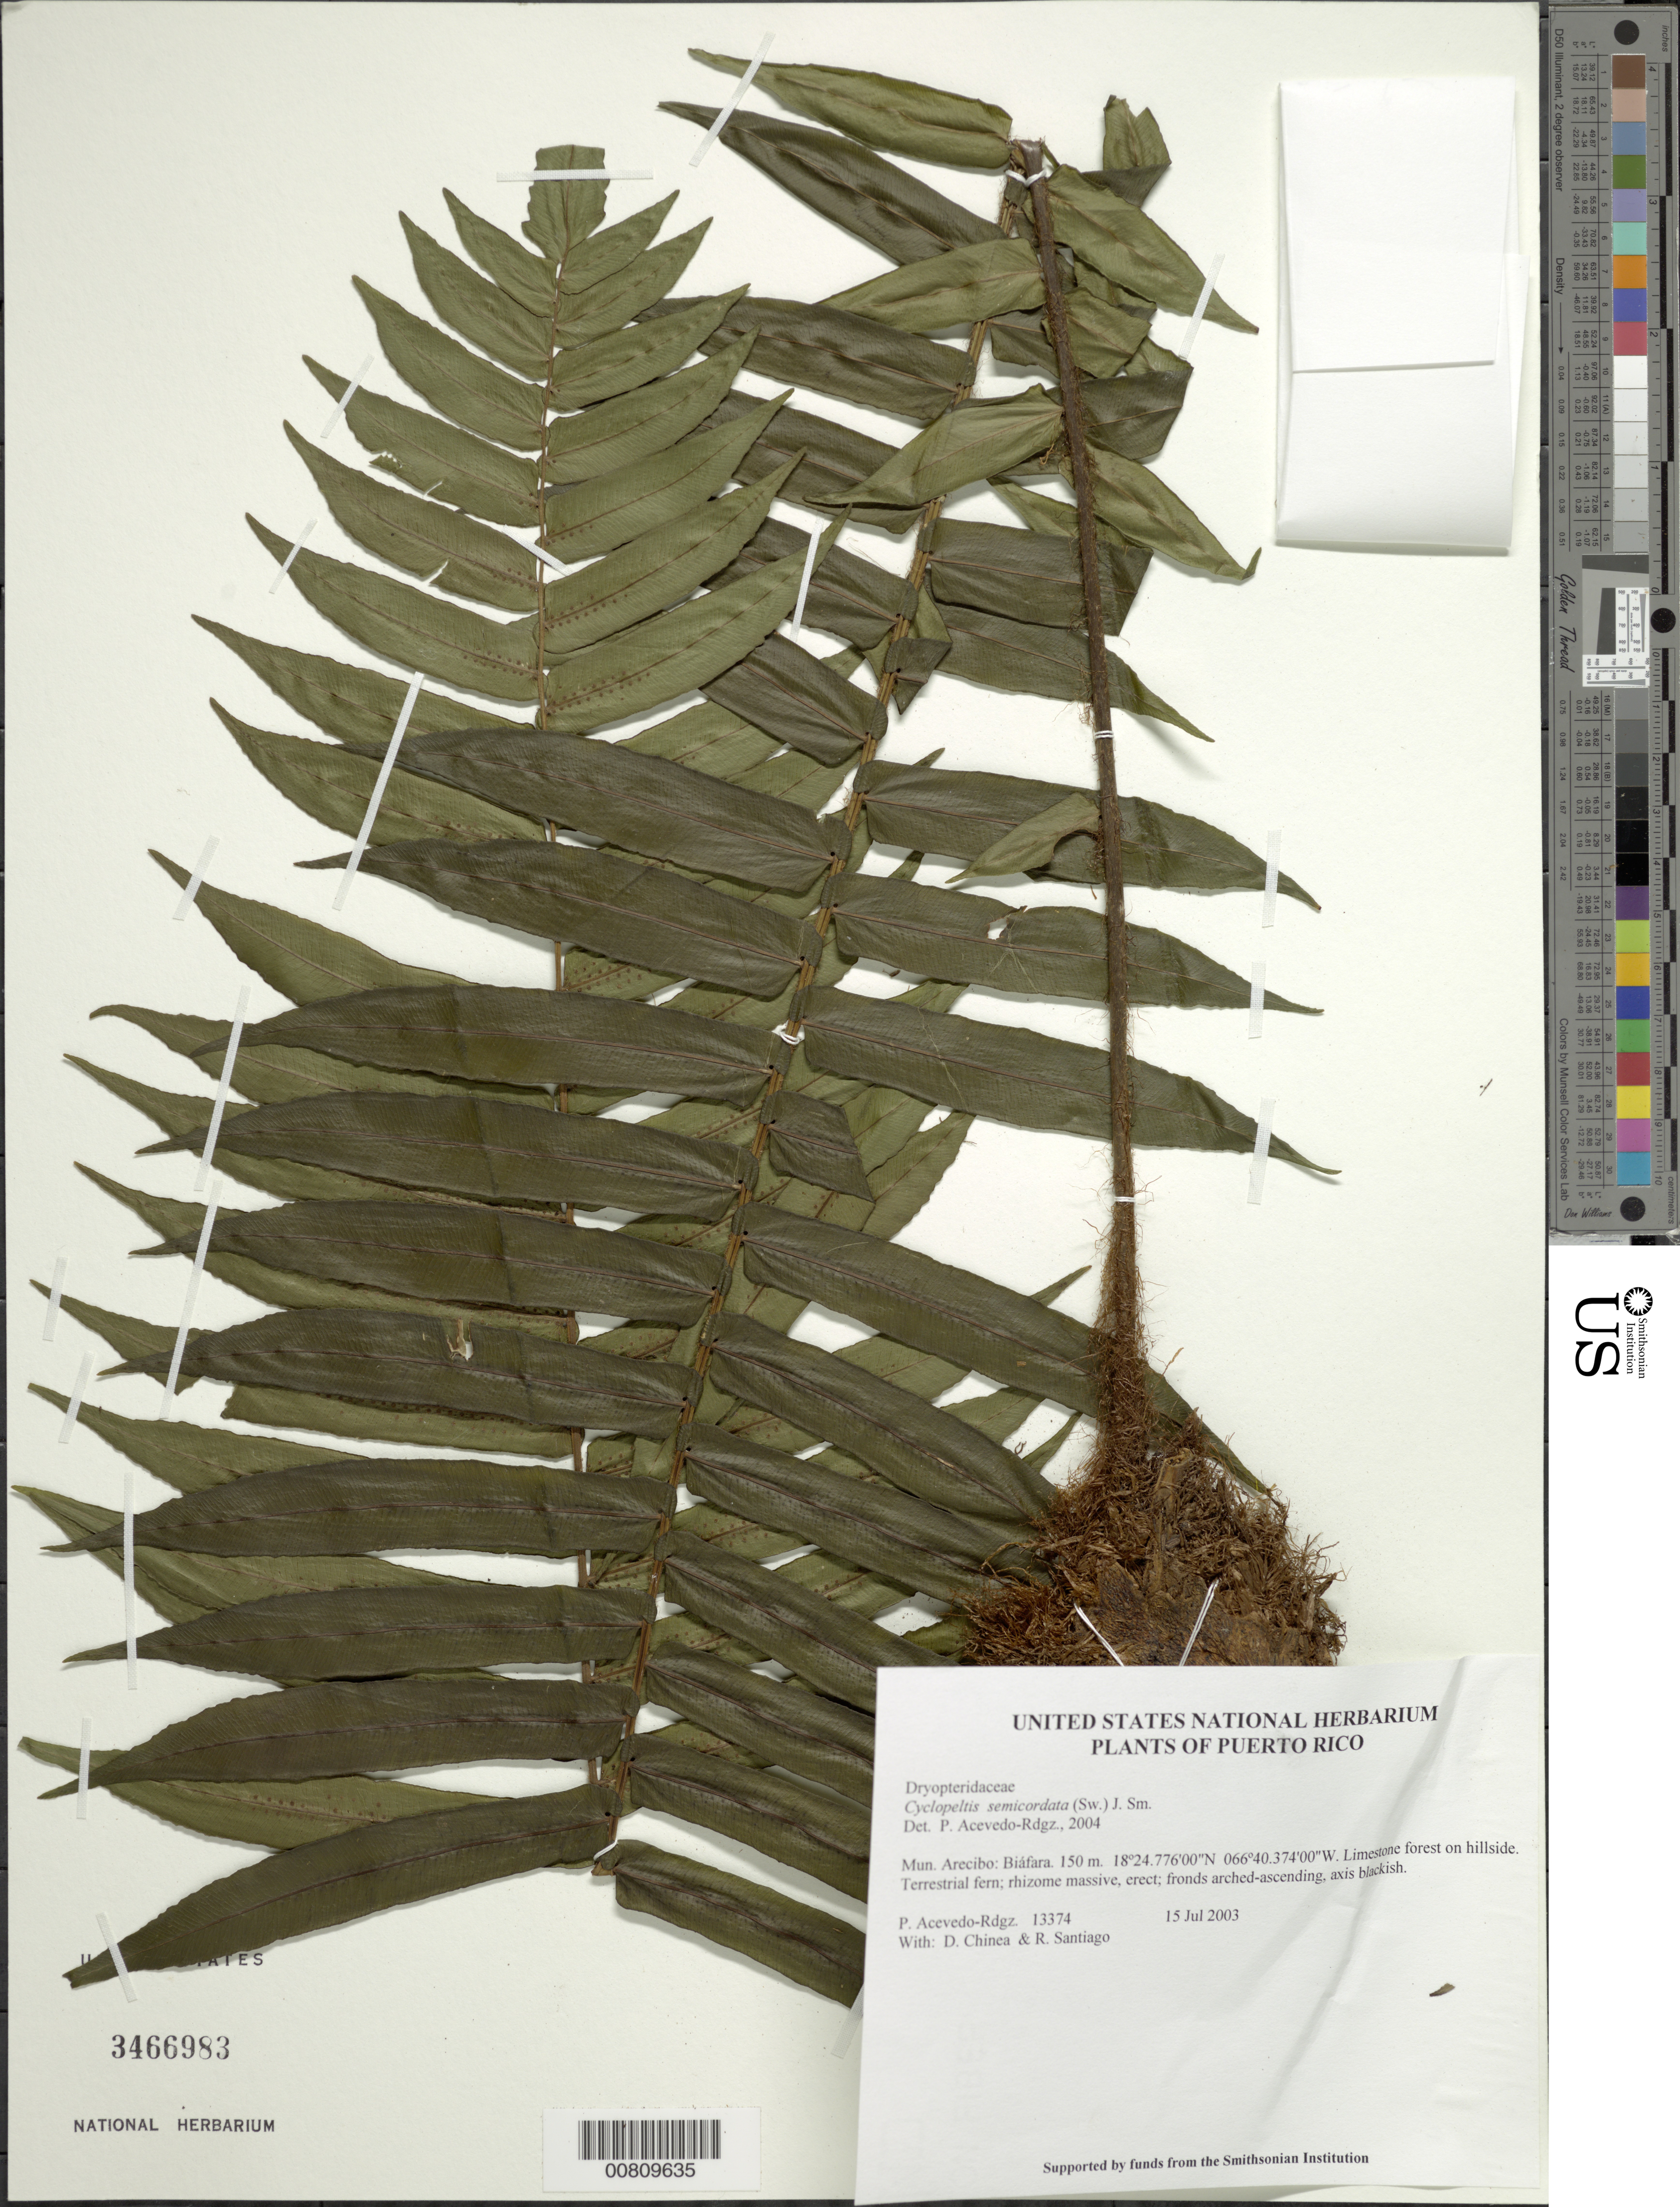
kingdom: Plantae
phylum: Tracheophyta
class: Polypodiopsida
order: Polypodiales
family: Lomariopsidaceae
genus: Cyclopeltis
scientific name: Cyclopeltis semicordata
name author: (Sw.) J. Sm.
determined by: Acevedo-Rodríguez, P., (BOT), Smithsonian Institution - National Museum of Natural History (UNITED STATES)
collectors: P. Acevedo-Rodr., D. Chinea & R. Santiago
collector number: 13374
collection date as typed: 15 Jul 2003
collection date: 2003-07-15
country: Puerto Rico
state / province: Arecibo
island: Puerto Rico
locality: Mun. Arecibo: Biáfara.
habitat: Limestone forest on hillside.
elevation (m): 150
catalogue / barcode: US 3466983